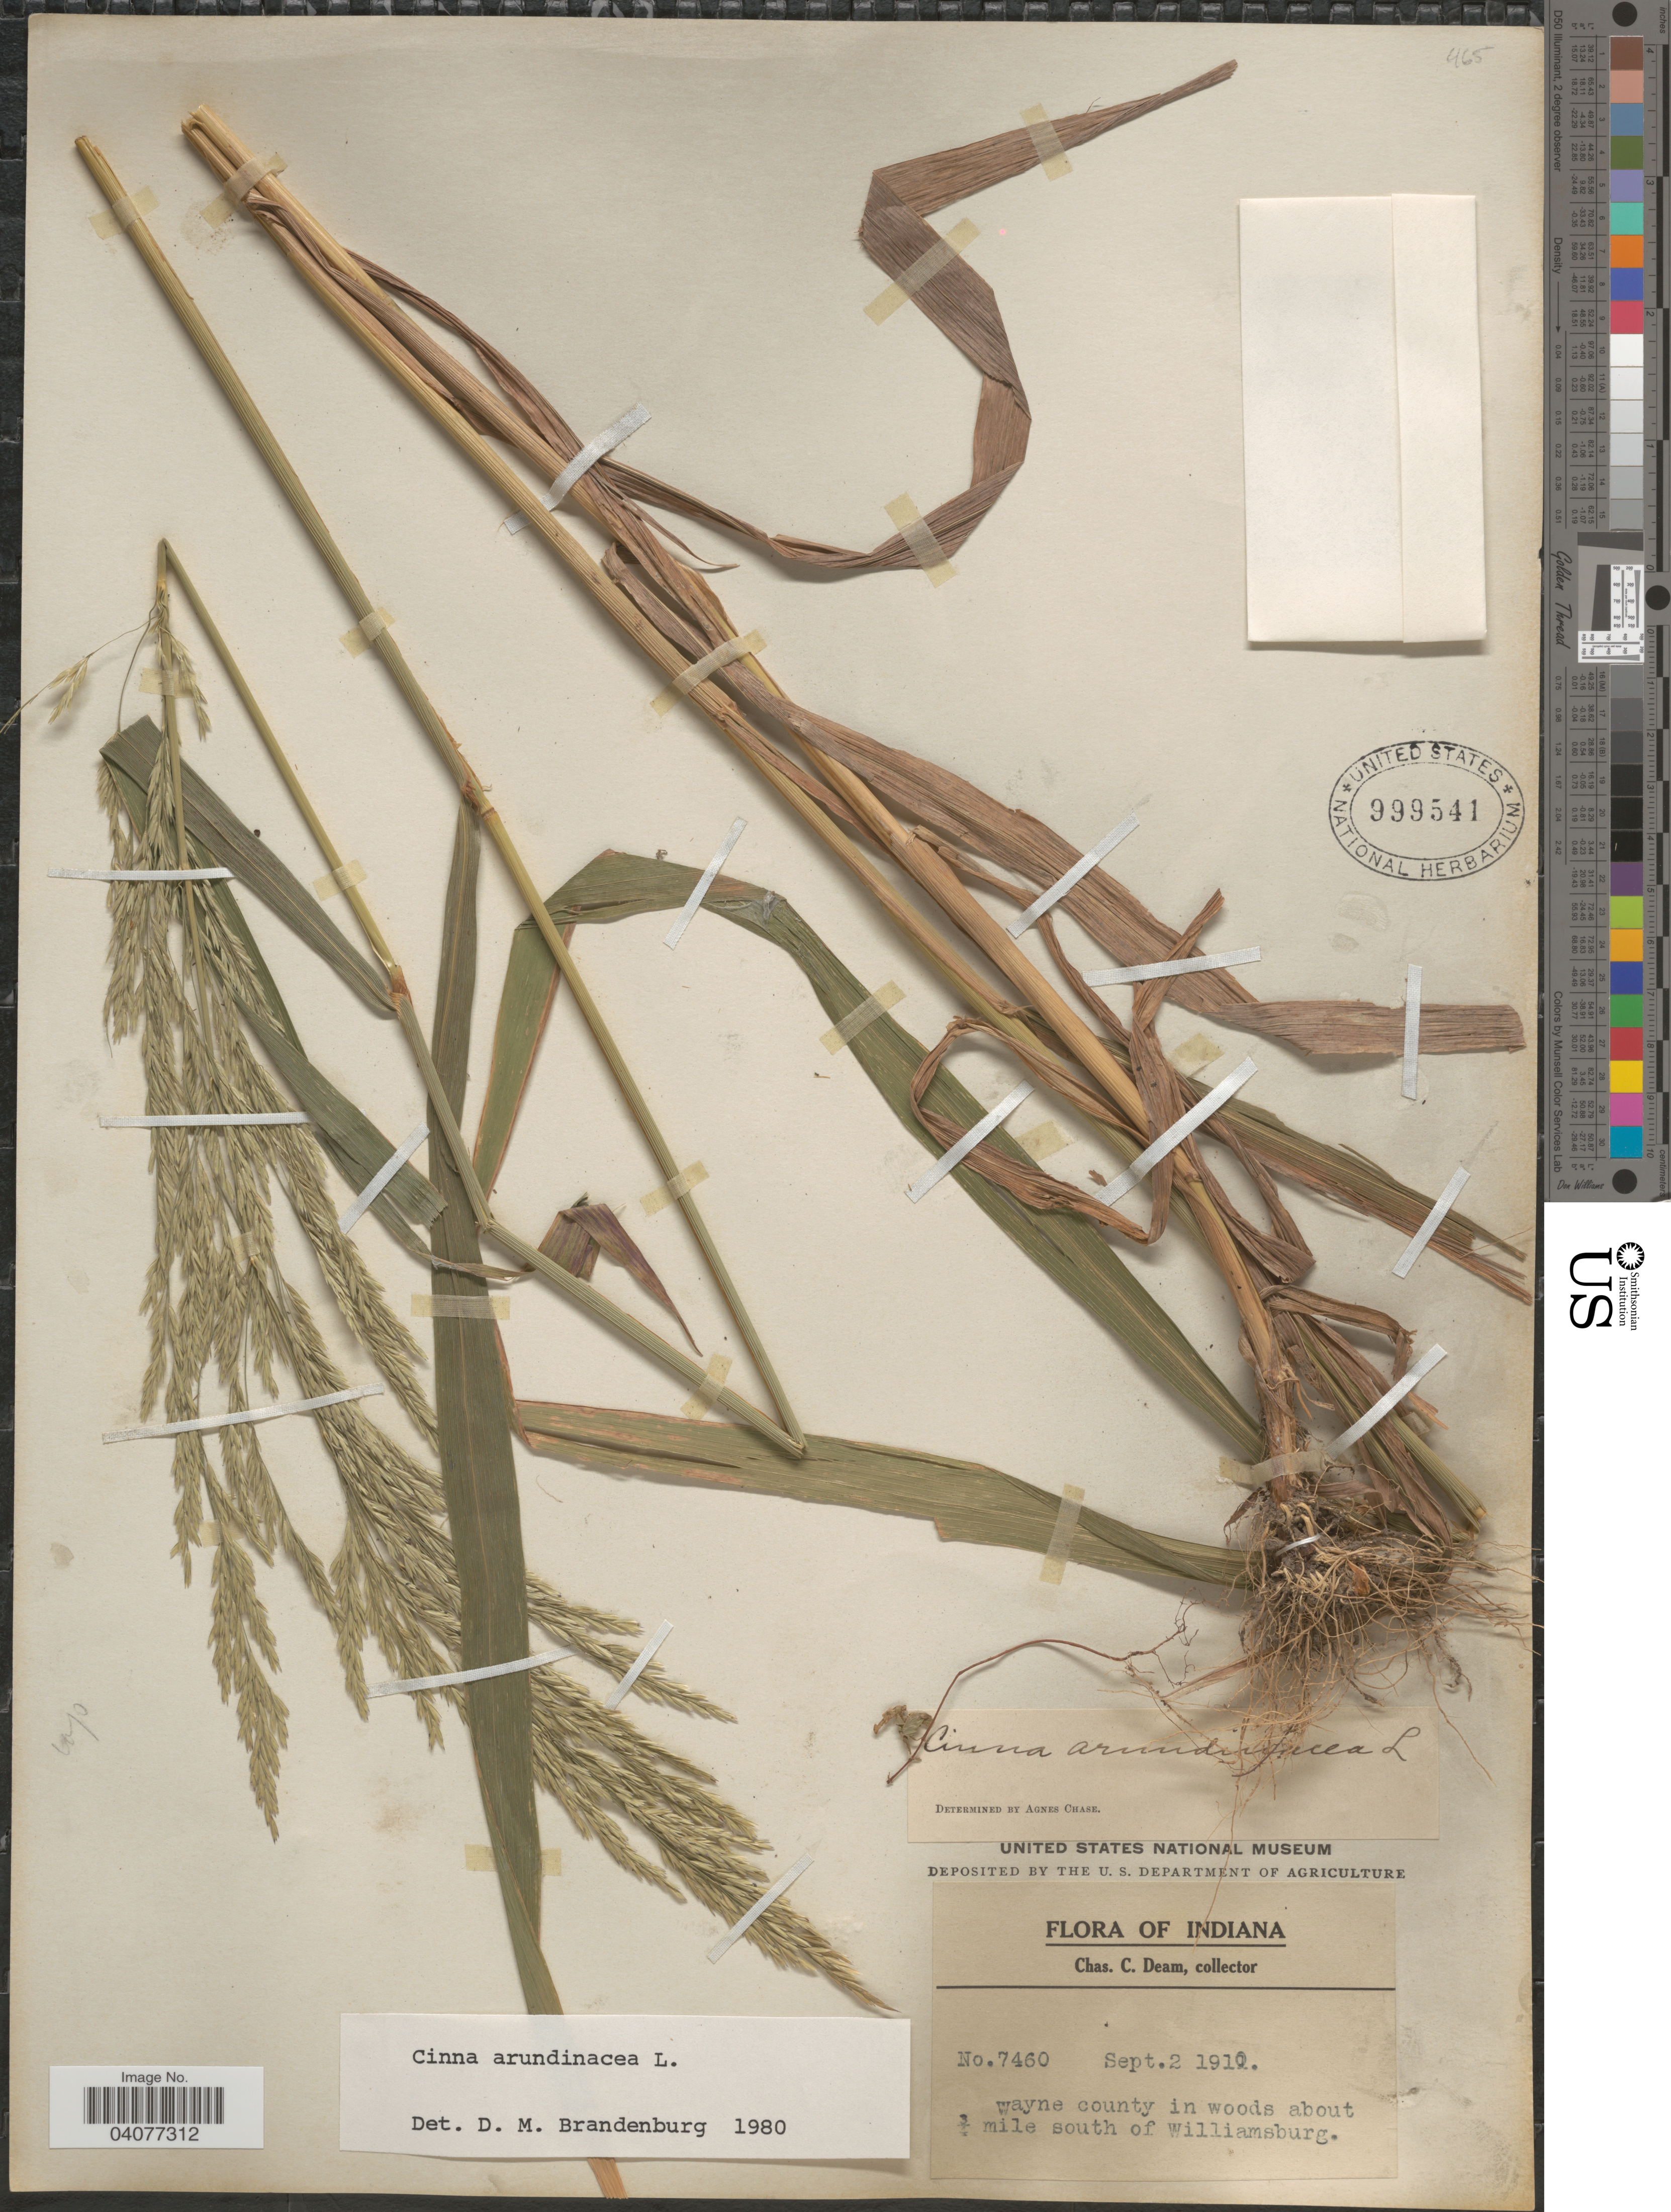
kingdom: Plantae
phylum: Tracheophyta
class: Liliopsida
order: Poales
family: Poaceae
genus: Cinna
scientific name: Cinna arundinacea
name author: L.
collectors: C. C. Deam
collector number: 7460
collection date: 1911-09-02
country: United States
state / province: Indiana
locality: Wayne county in woods about ¾ mile south of Williamsburg.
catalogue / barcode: US 999541